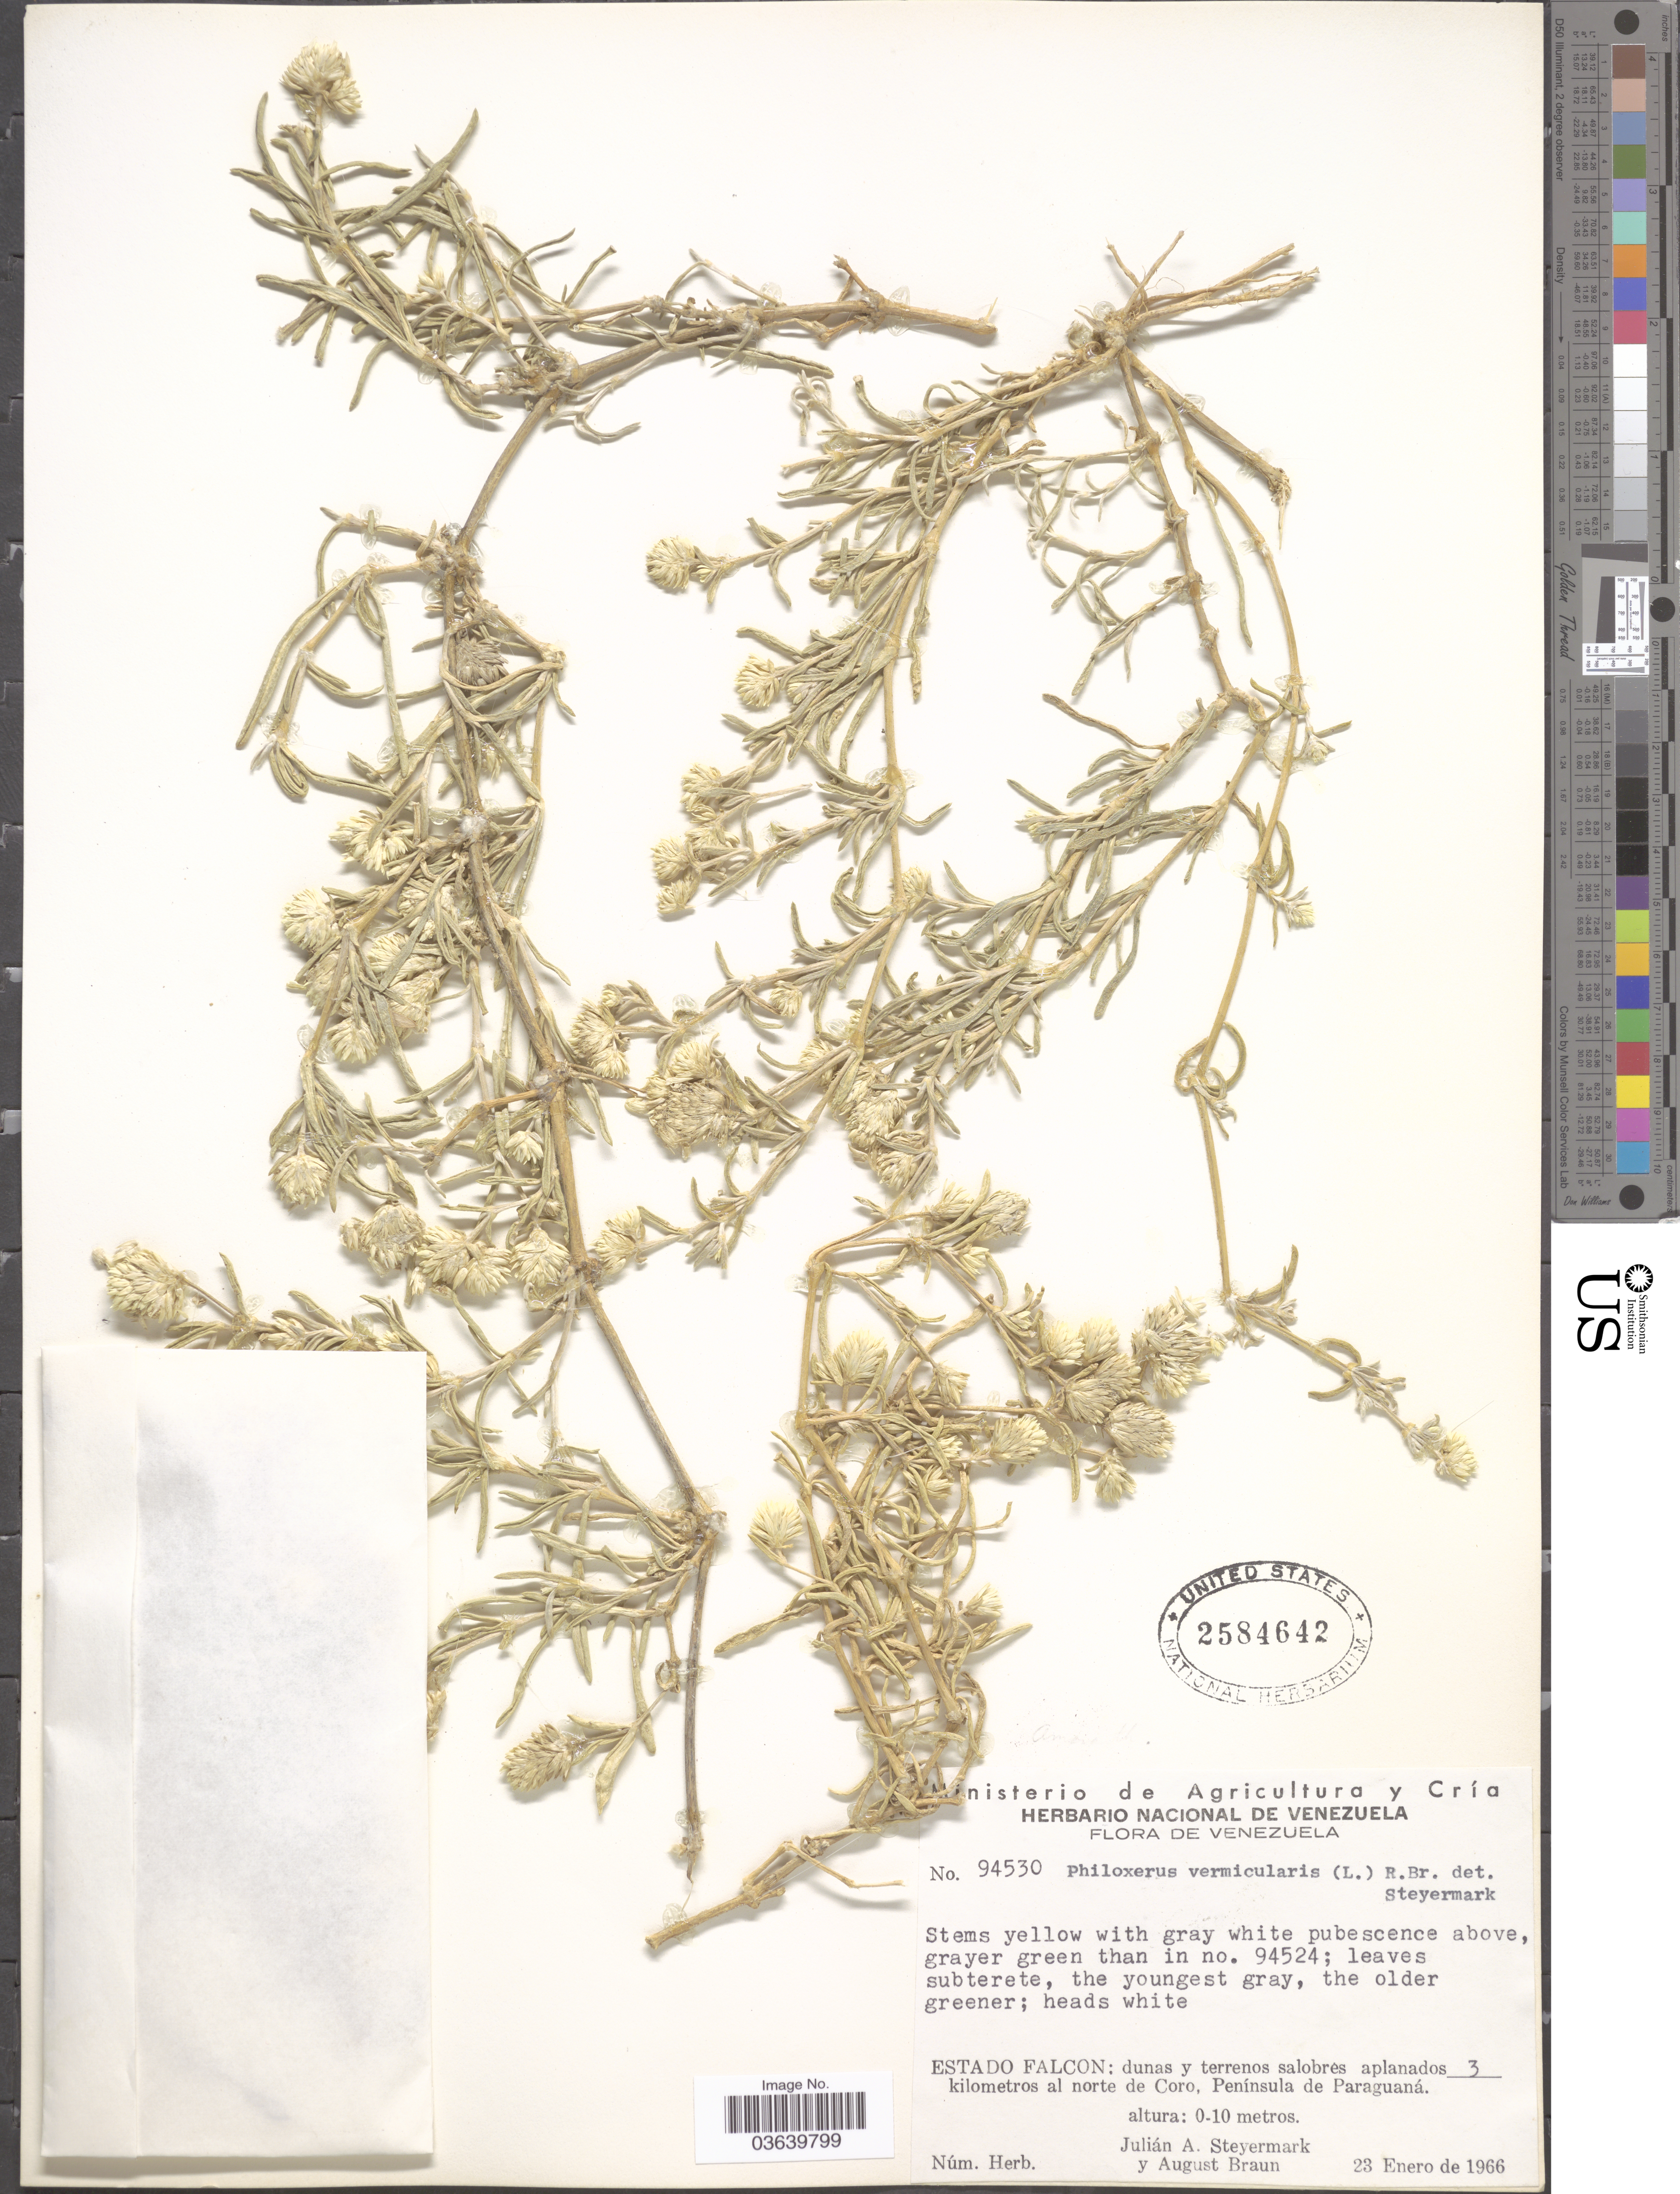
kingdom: Plantae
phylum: Tracheophyta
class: Magnoliopsida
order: Caryophyllales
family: Amaranthaceae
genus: Gomphrena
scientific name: Gomphrena vermicularis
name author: L.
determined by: Strong, Mark T., (BOT), Smithsonian Institution - National Museum of Natural History (UNITED STATES)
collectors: J. Steyermark & A. Braun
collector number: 94530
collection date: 1966-01-23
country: Venezuela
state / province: Falcón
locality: Dunas y terrenos salobres aplanados 3 kilometros al norte de Coro, Península de Paraguaná.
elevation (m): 0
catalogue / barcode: US 2584642